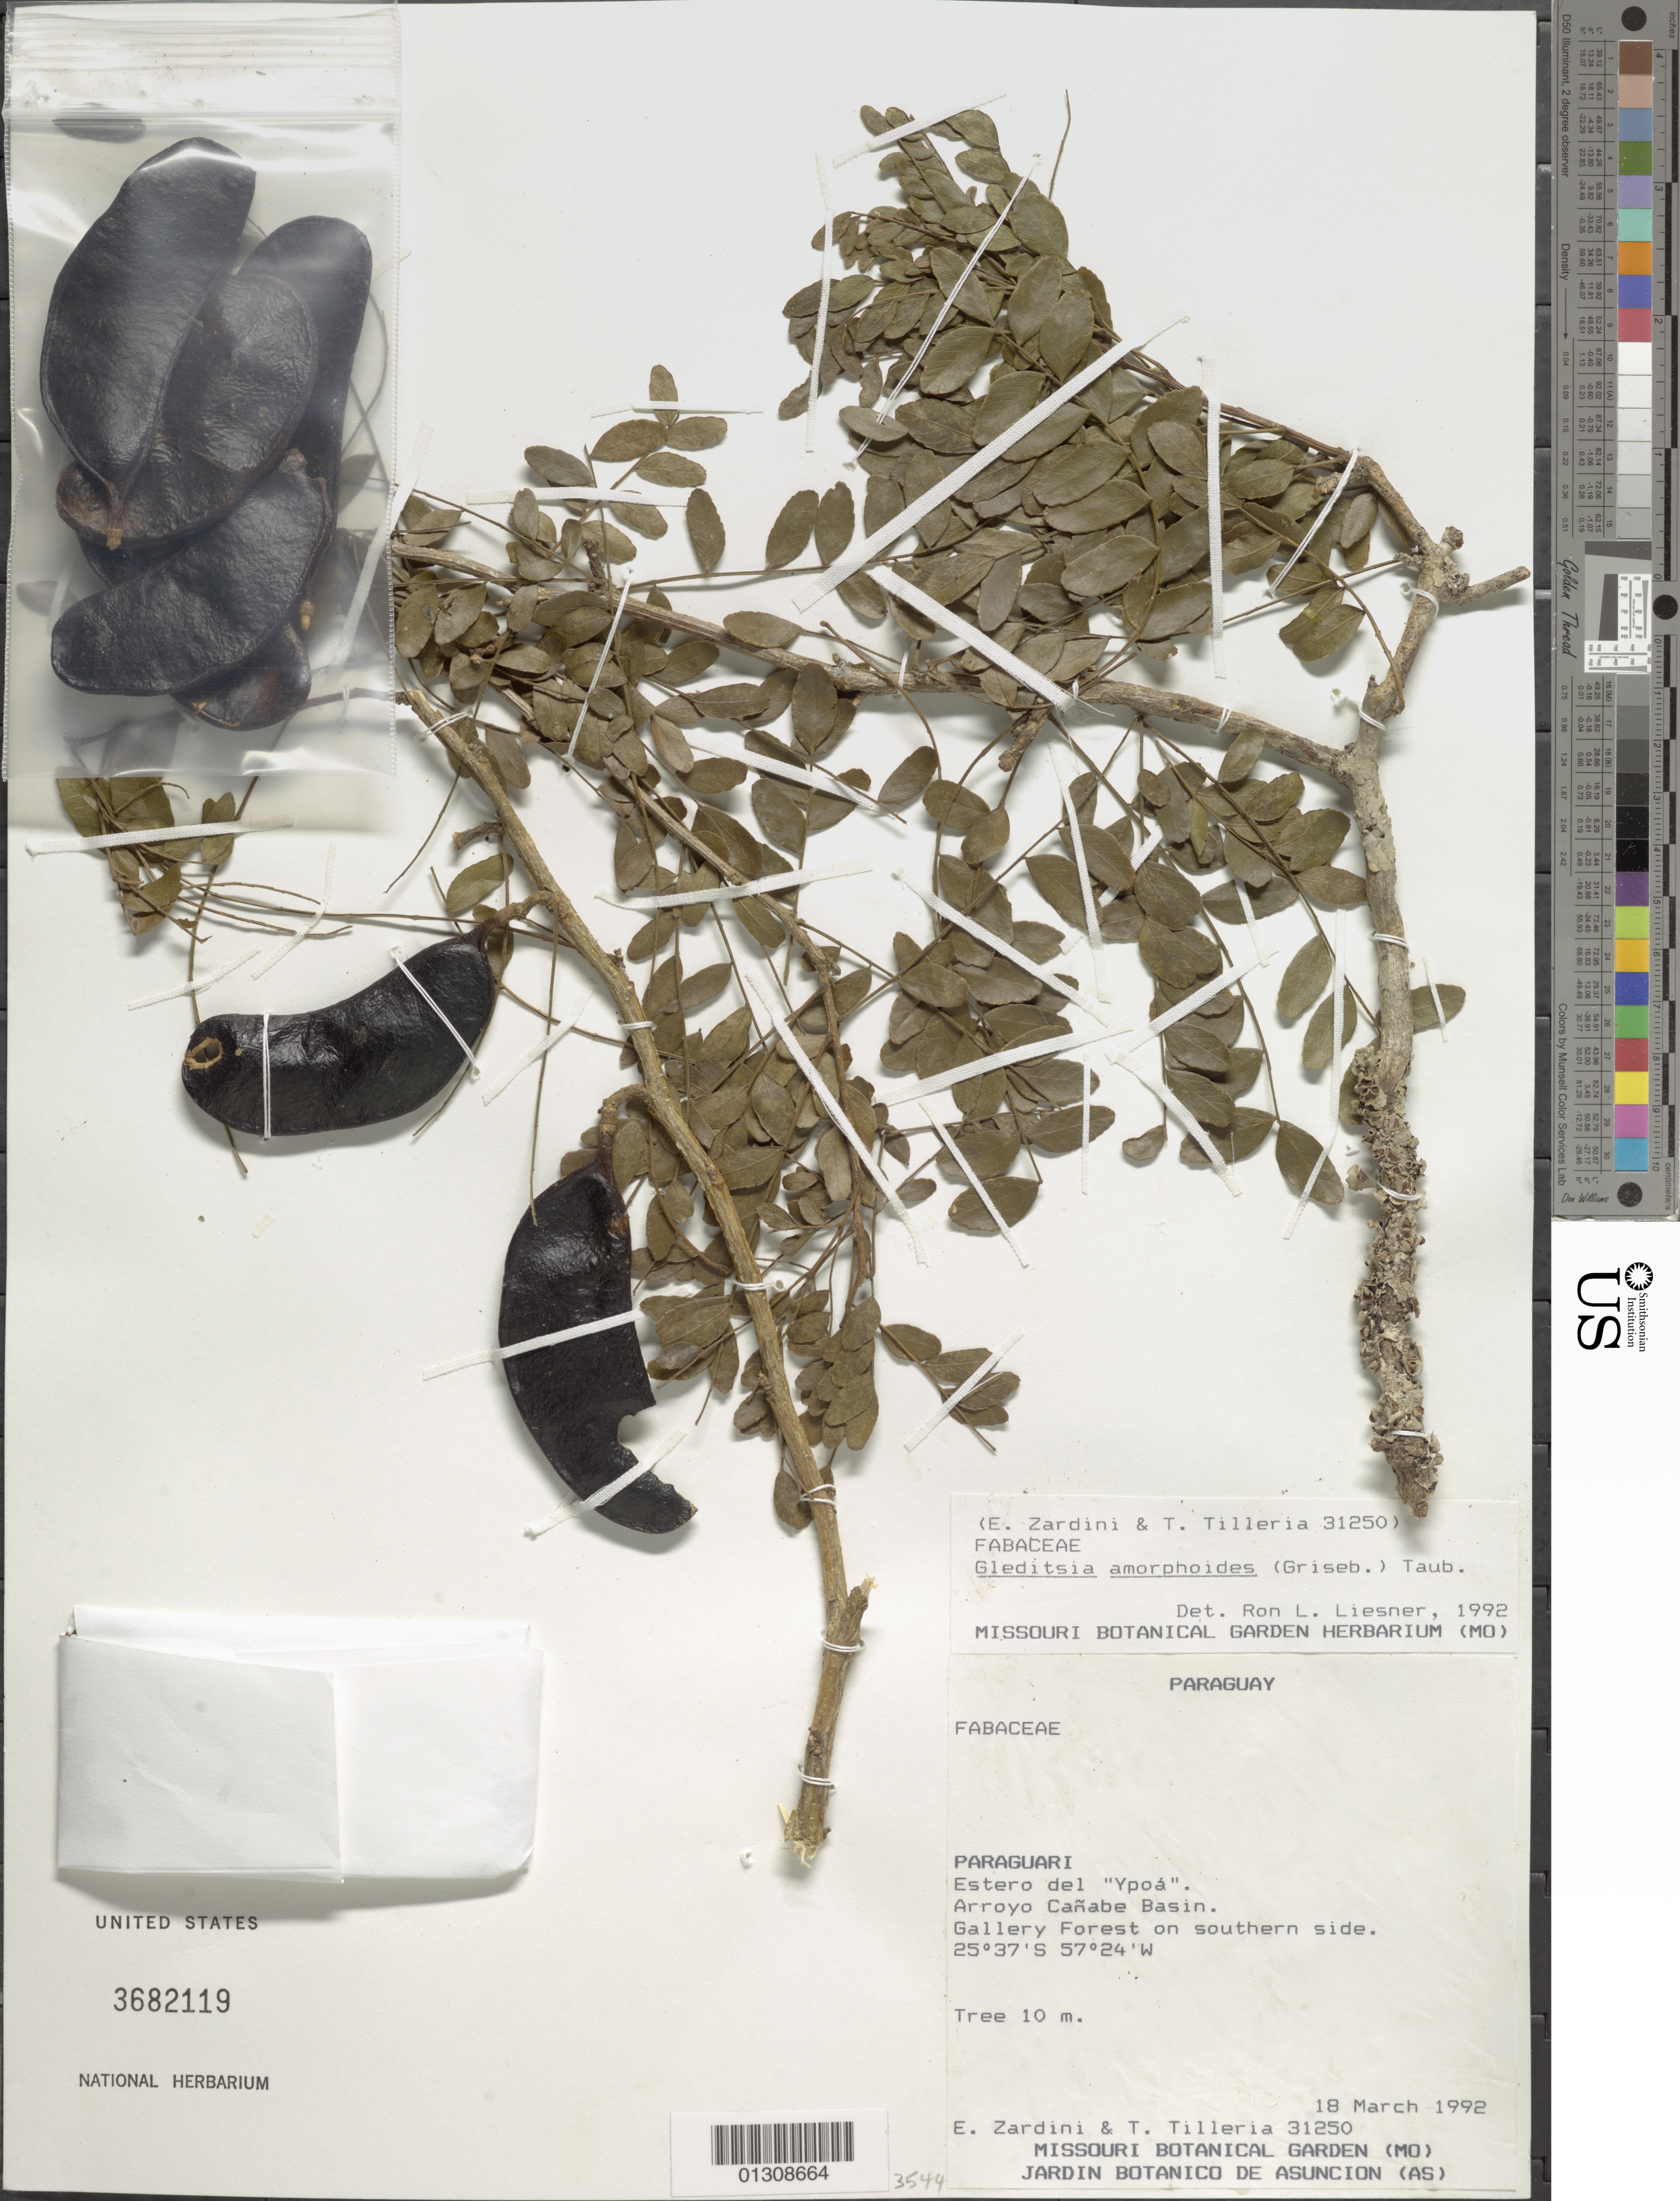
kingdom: Plantae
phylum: Tracheophyta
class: Magnoliopsida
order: Fabales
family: Fabaceae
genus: Gleditsia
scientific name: Gleditsia amorphoides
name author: (Griseb.) Taub.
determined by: Liesner, R. L.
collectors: E. Zardini & T. Tilleria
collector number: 31250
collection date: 1992-03-18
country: Paraguay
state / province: Central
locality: Estero del "Ypoa". Arroyo Canabe Basin. Gallery Forest on southern side.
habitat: Tree 10 m.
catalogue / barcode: US 3682119